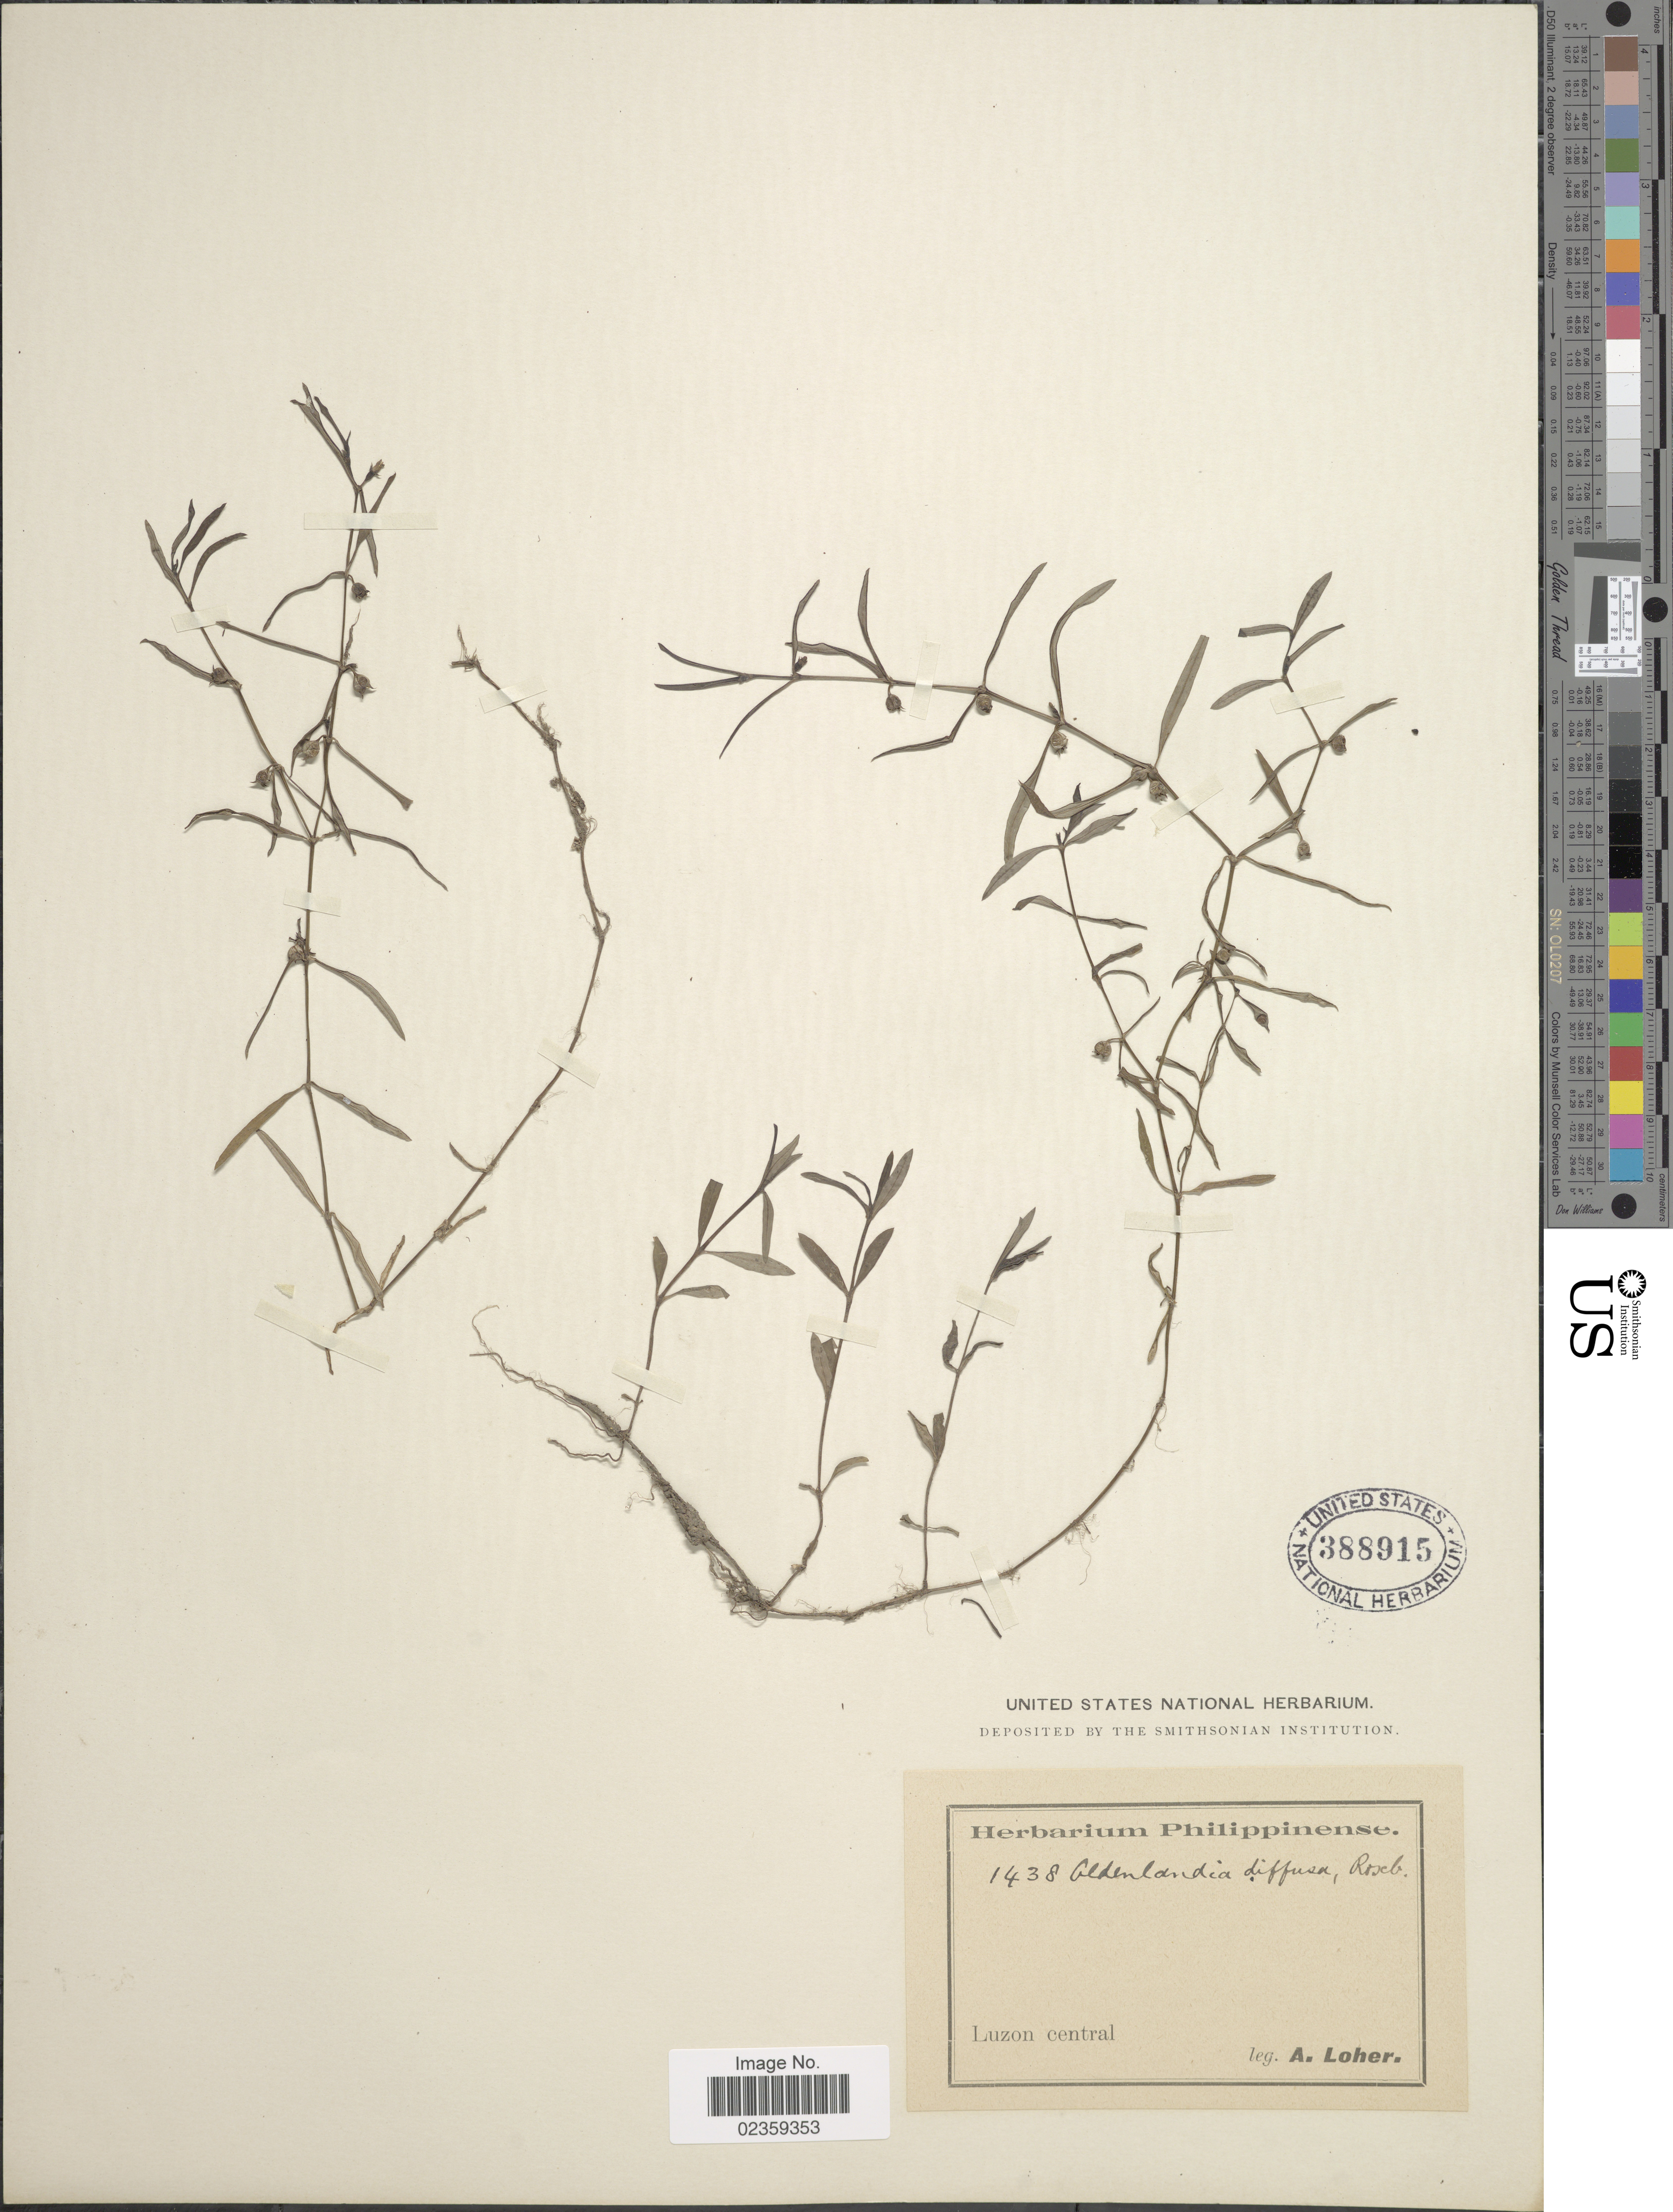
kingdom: Plantae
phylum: Tracheophyta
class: Magnoliopsida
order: Gentianales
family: Rubiaceae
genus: Oldenlandia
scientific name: Oldenlandia diffusa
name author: (Willd.) Roxb.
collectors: A. Loher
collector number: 1438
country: Philippines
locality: Luzon central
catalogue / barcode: US 388915